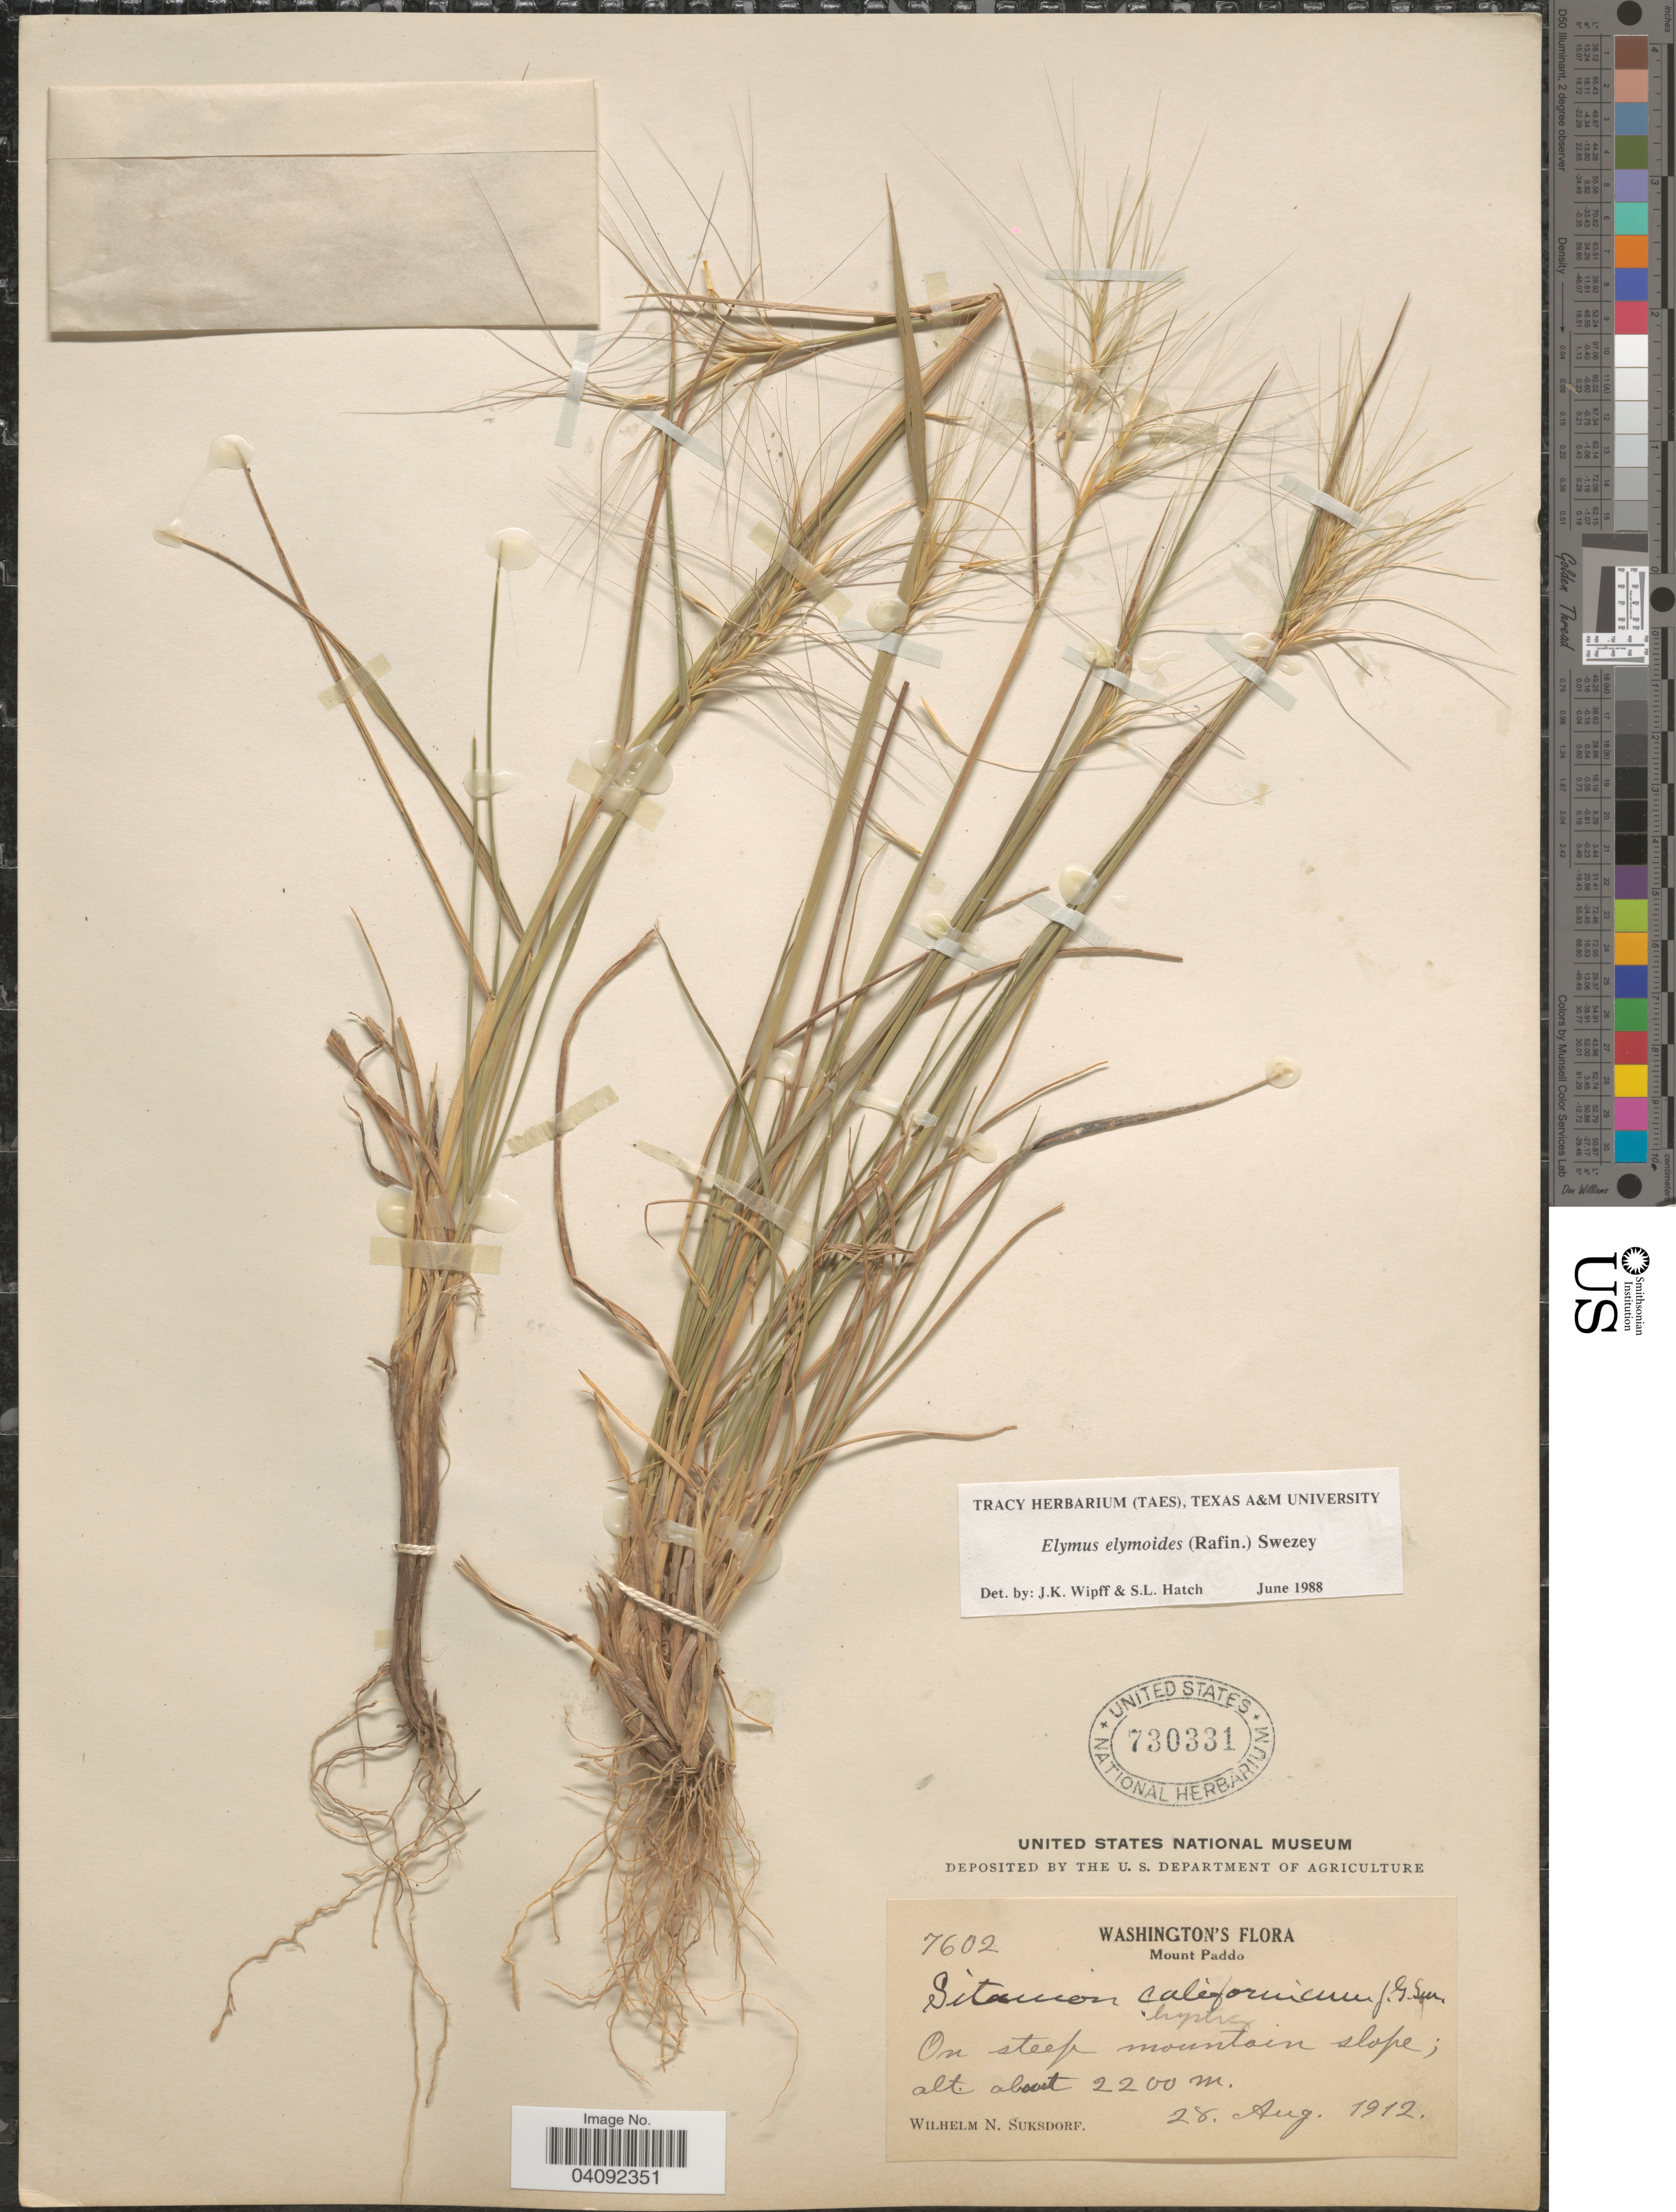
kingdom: Plantae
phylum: Tracheophyta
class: Liliopsida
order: Poales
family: Poaceae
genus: Elymus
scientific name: Elymus elymoides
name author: (Raf.) Swezey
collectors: W. N. Suksdorf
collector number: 7602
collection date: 1912-08-28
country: United States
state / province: Washington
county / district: Skamania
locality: Mount Paddo. On steep mountain slope.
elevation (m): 2200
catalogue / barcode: US 730331